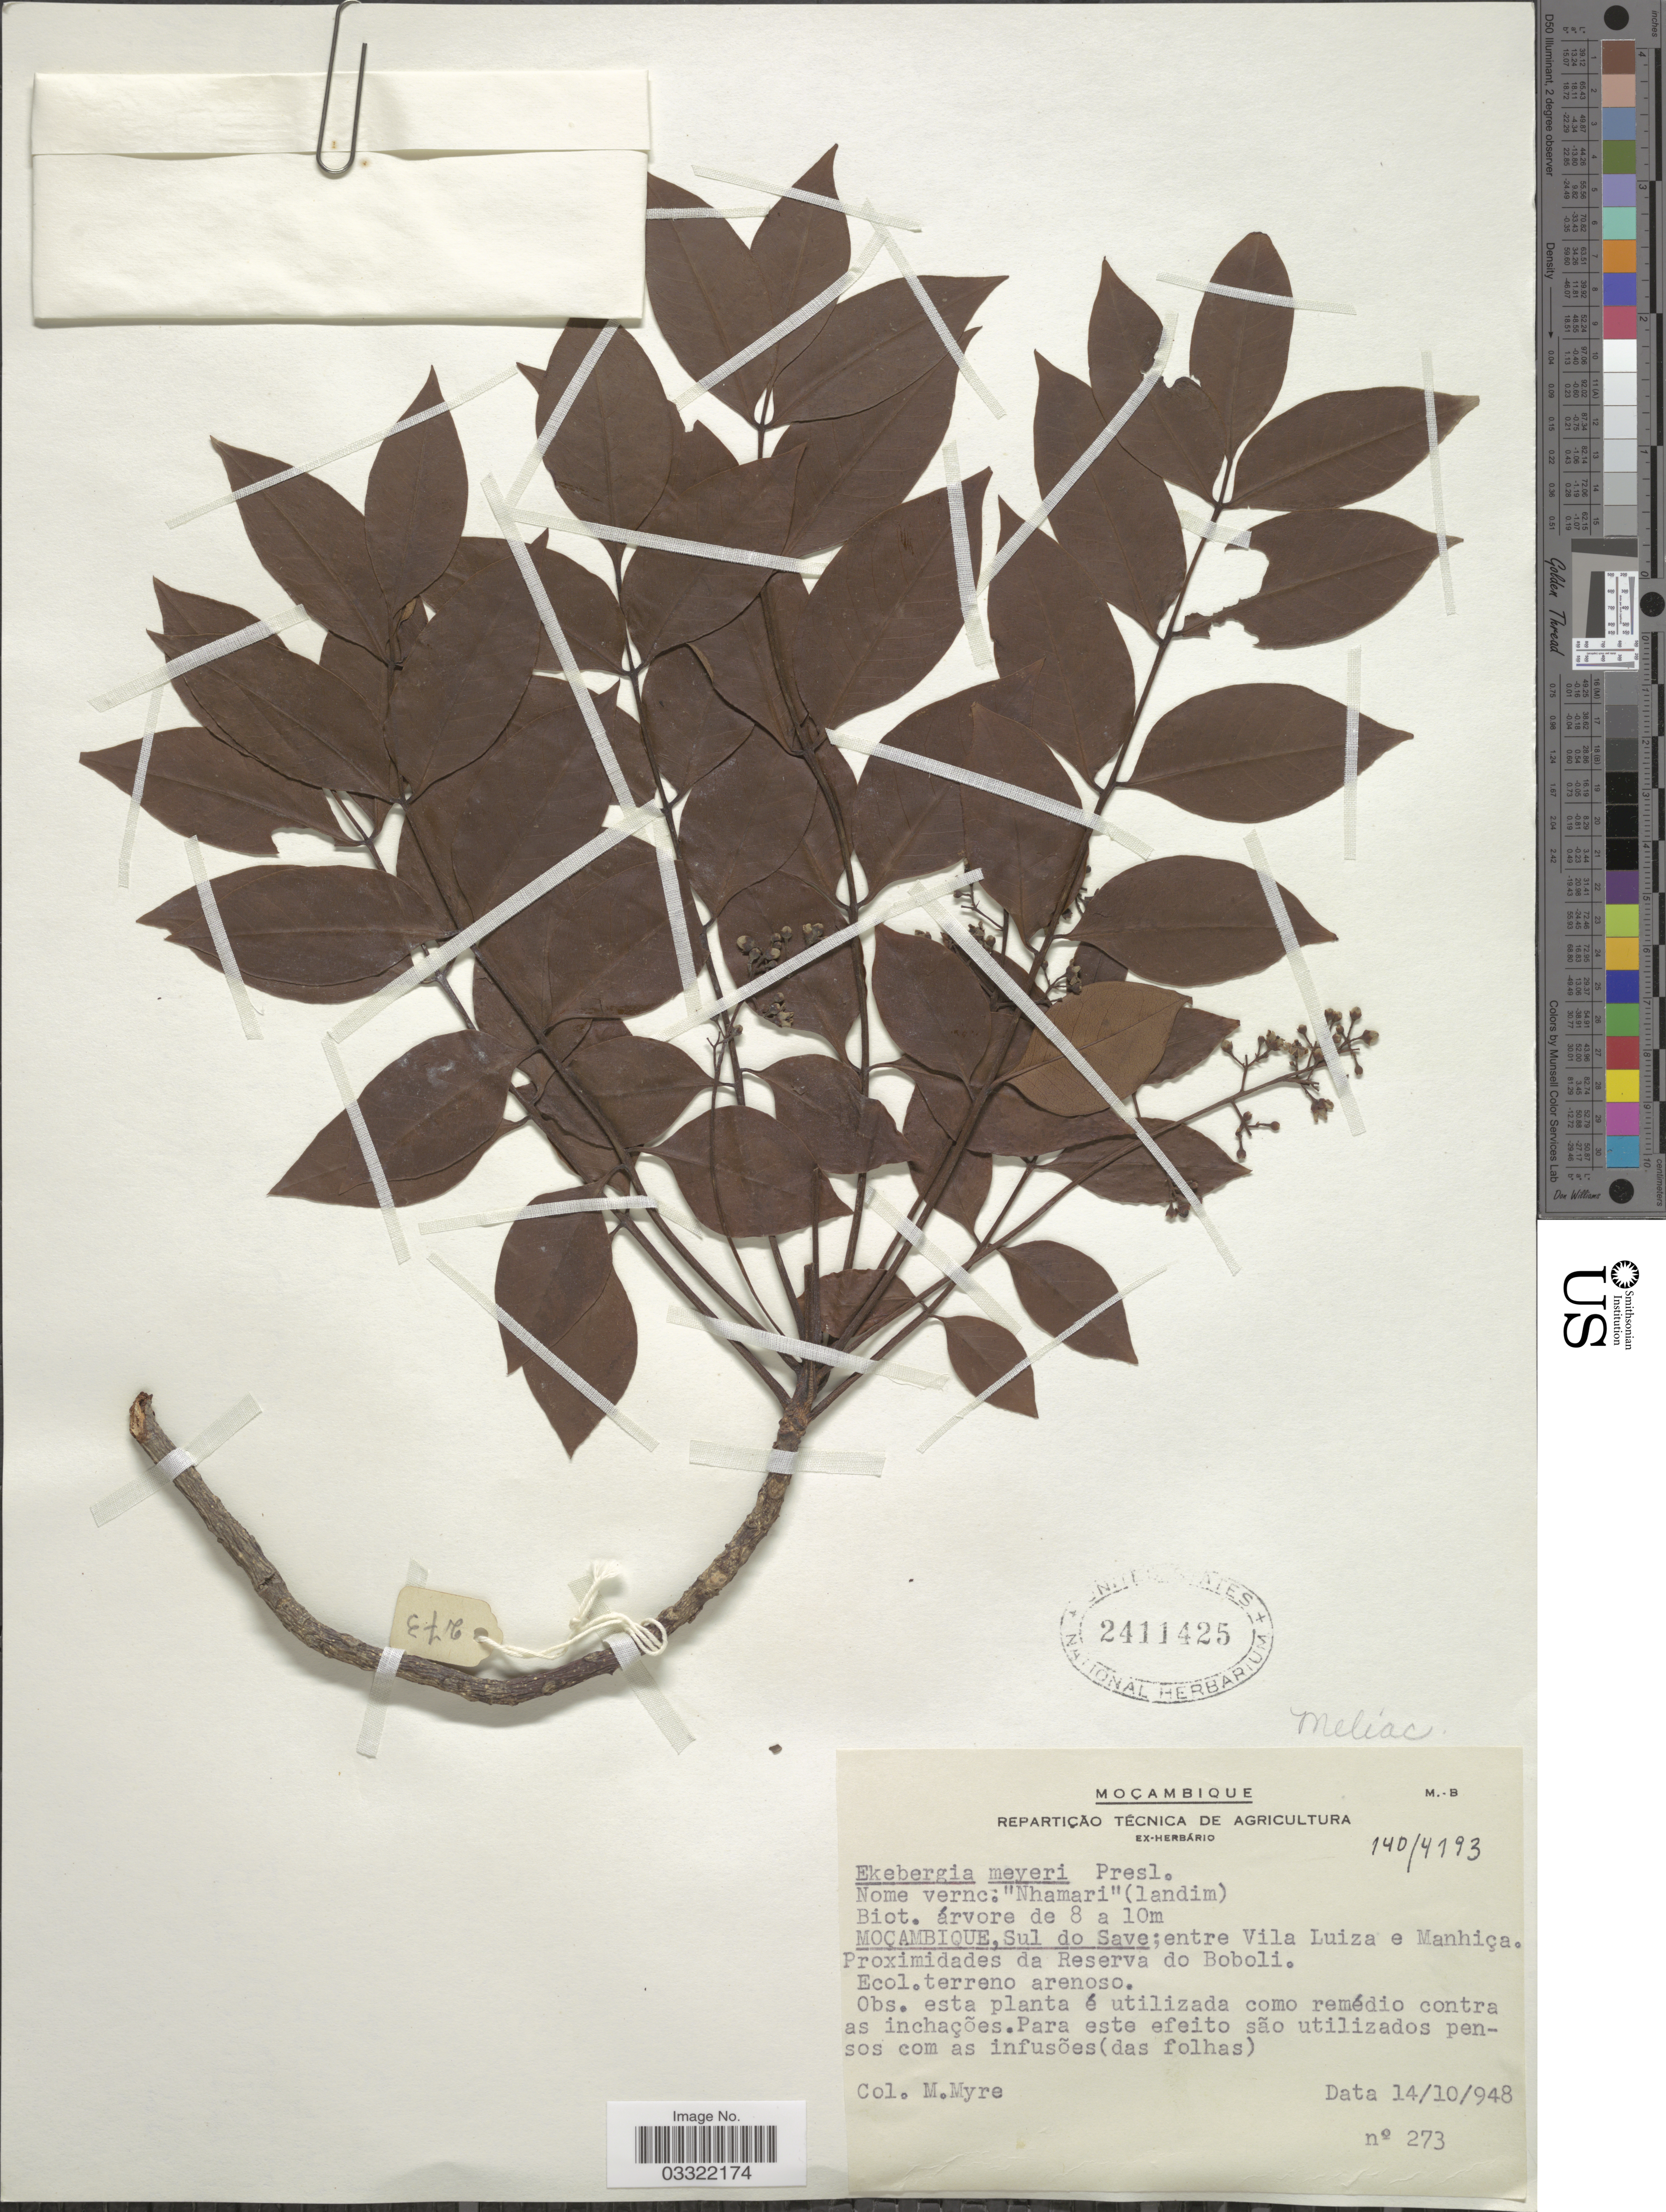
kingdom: Plantae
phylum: Tracheophyta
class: Magnoliopsida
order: Sapindales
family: Meliaceae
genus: Ekebergia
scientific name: Ekebergia meyeri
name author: C. Presl ex C. DC.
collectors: Myre, M.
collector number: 273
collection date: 1948-10-14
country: Mozambique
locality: Moçambique, Sul do Save; entre Villa Luiza e Manhiça. Proximidades da Reserva do Boboli.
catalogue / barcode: US 2411425